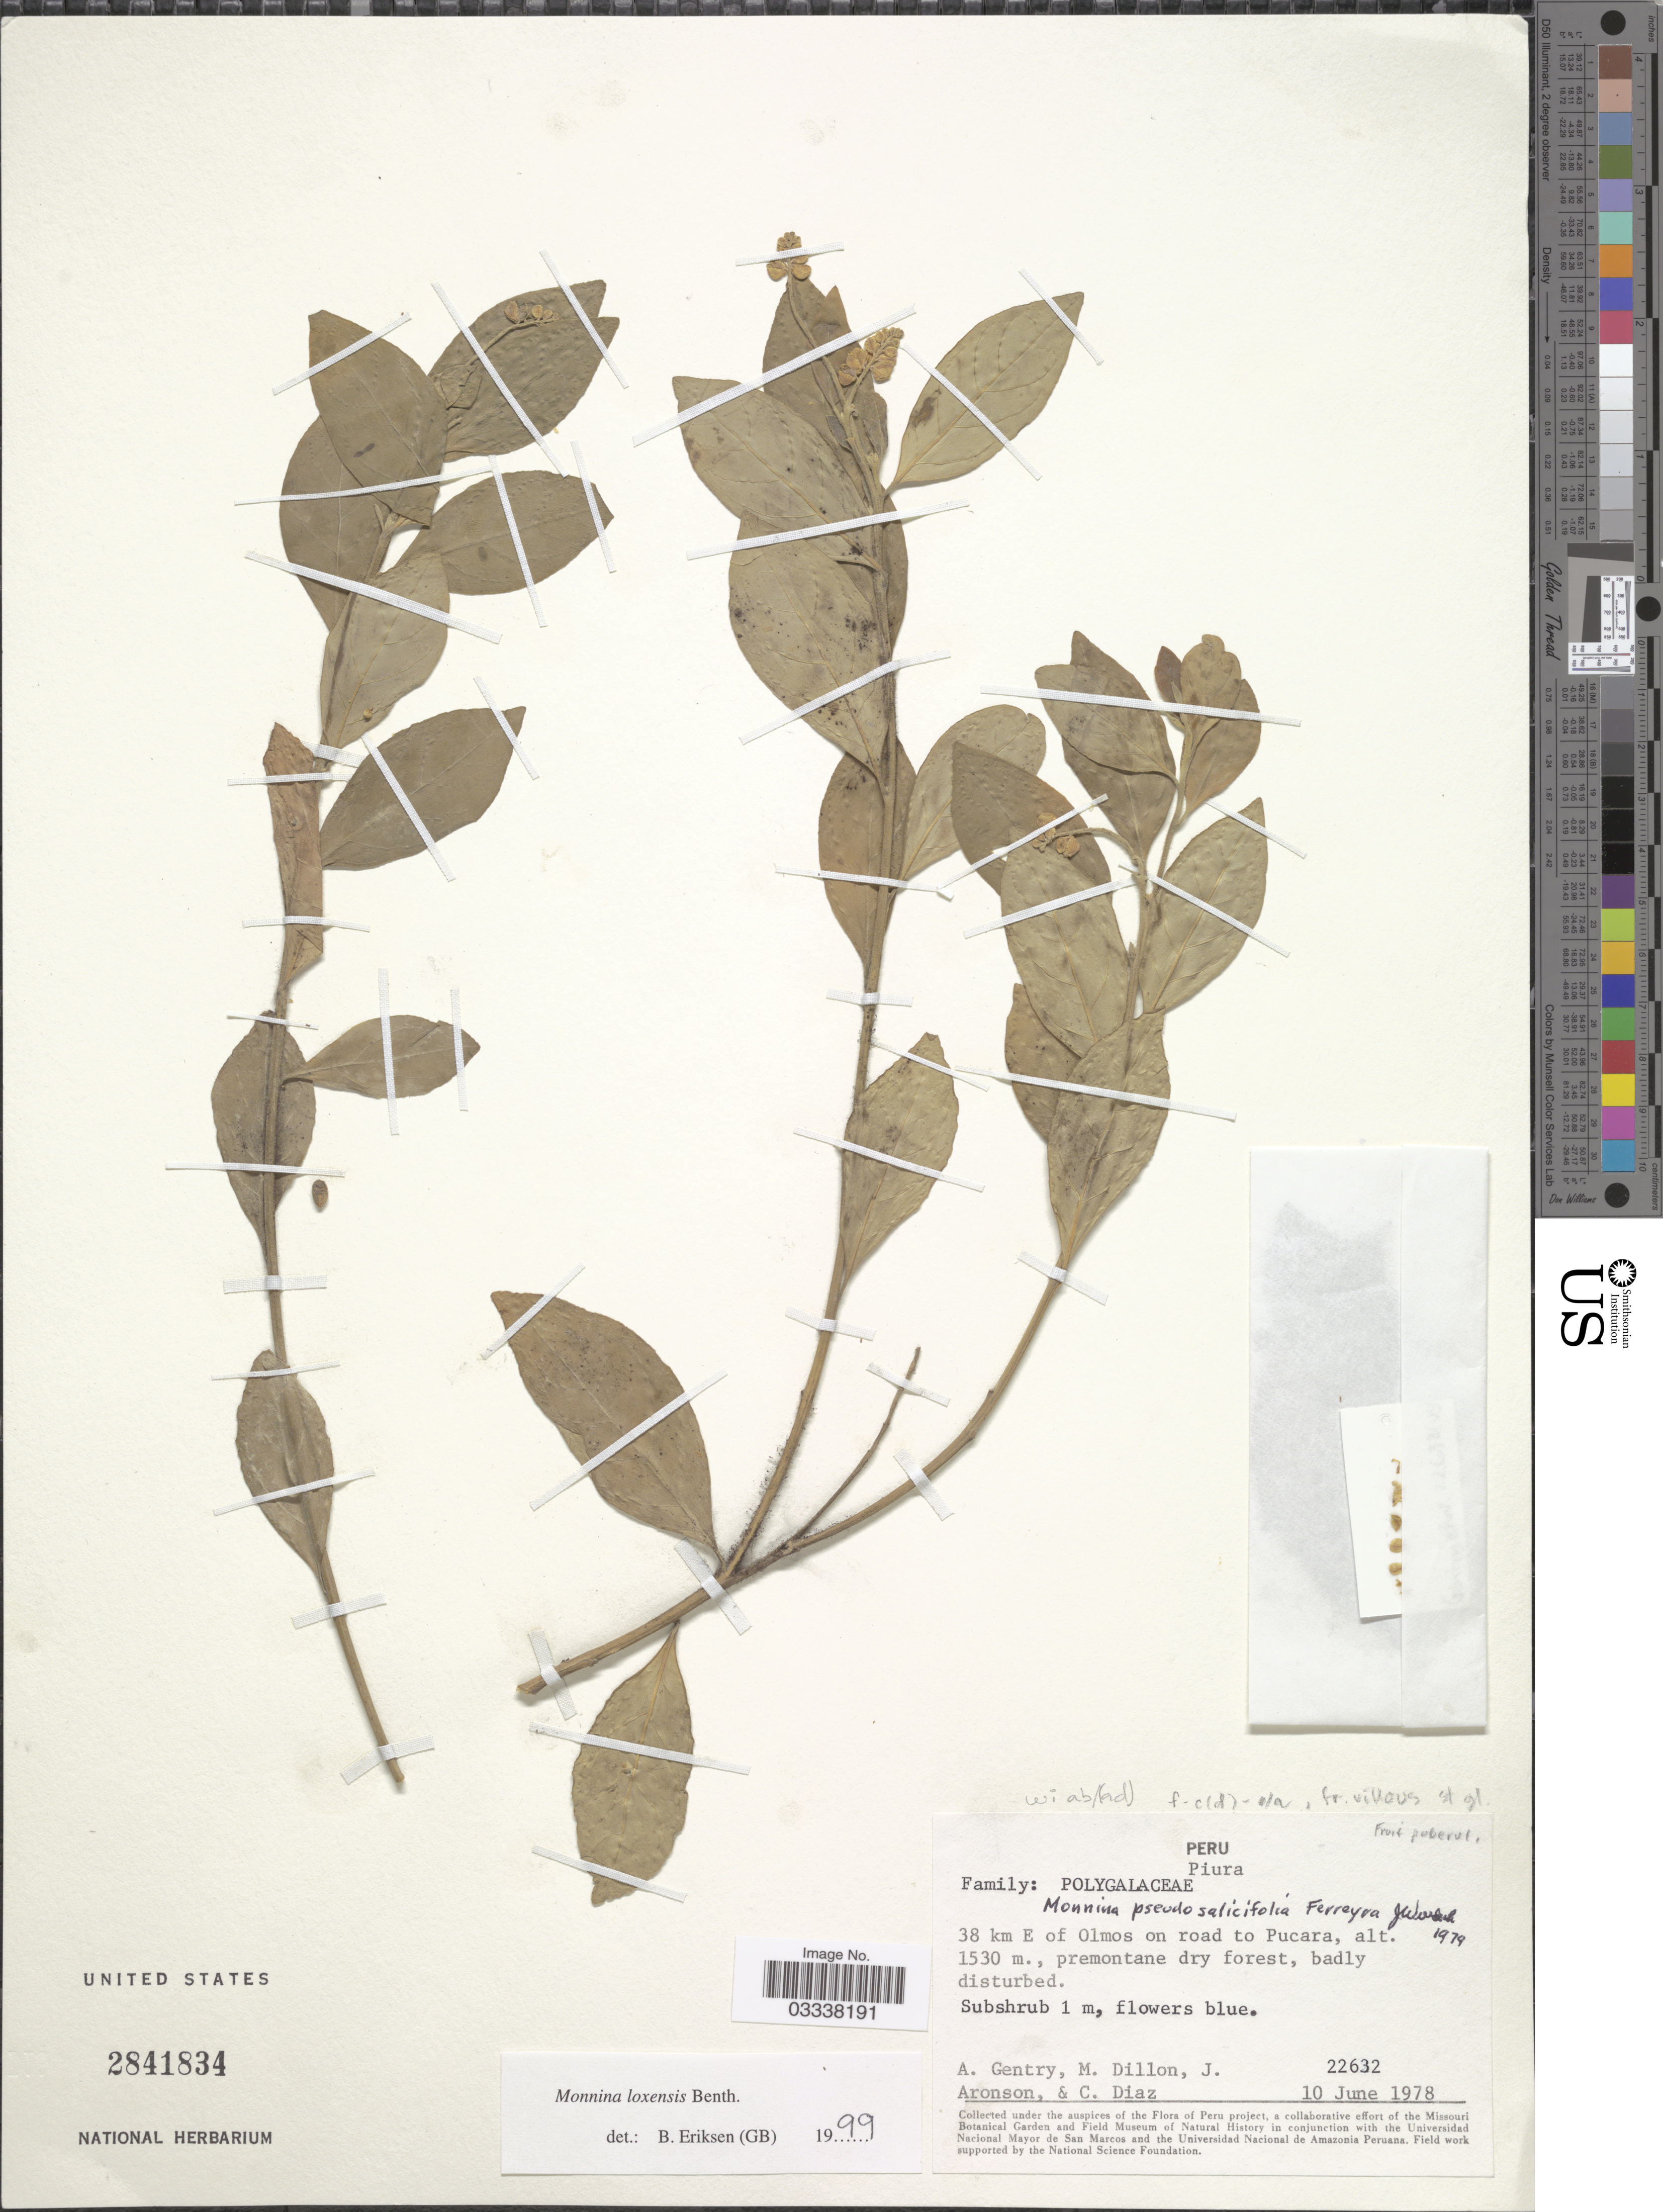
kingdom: Plantae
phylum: Tracheophyta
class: Magnoliopsida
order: Fabales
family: Polygalaceae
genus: Monnina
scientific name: Monnina loxensis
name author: Benth.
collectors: A. H. Gentry, M. O. Dillon, J. Aronson & C. Díaz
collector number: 22632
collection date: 1978-06-10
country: Peru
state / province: Piura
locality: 38 km E of Olmos on road to Pucara.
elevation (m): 1530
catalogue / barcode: US 2841834